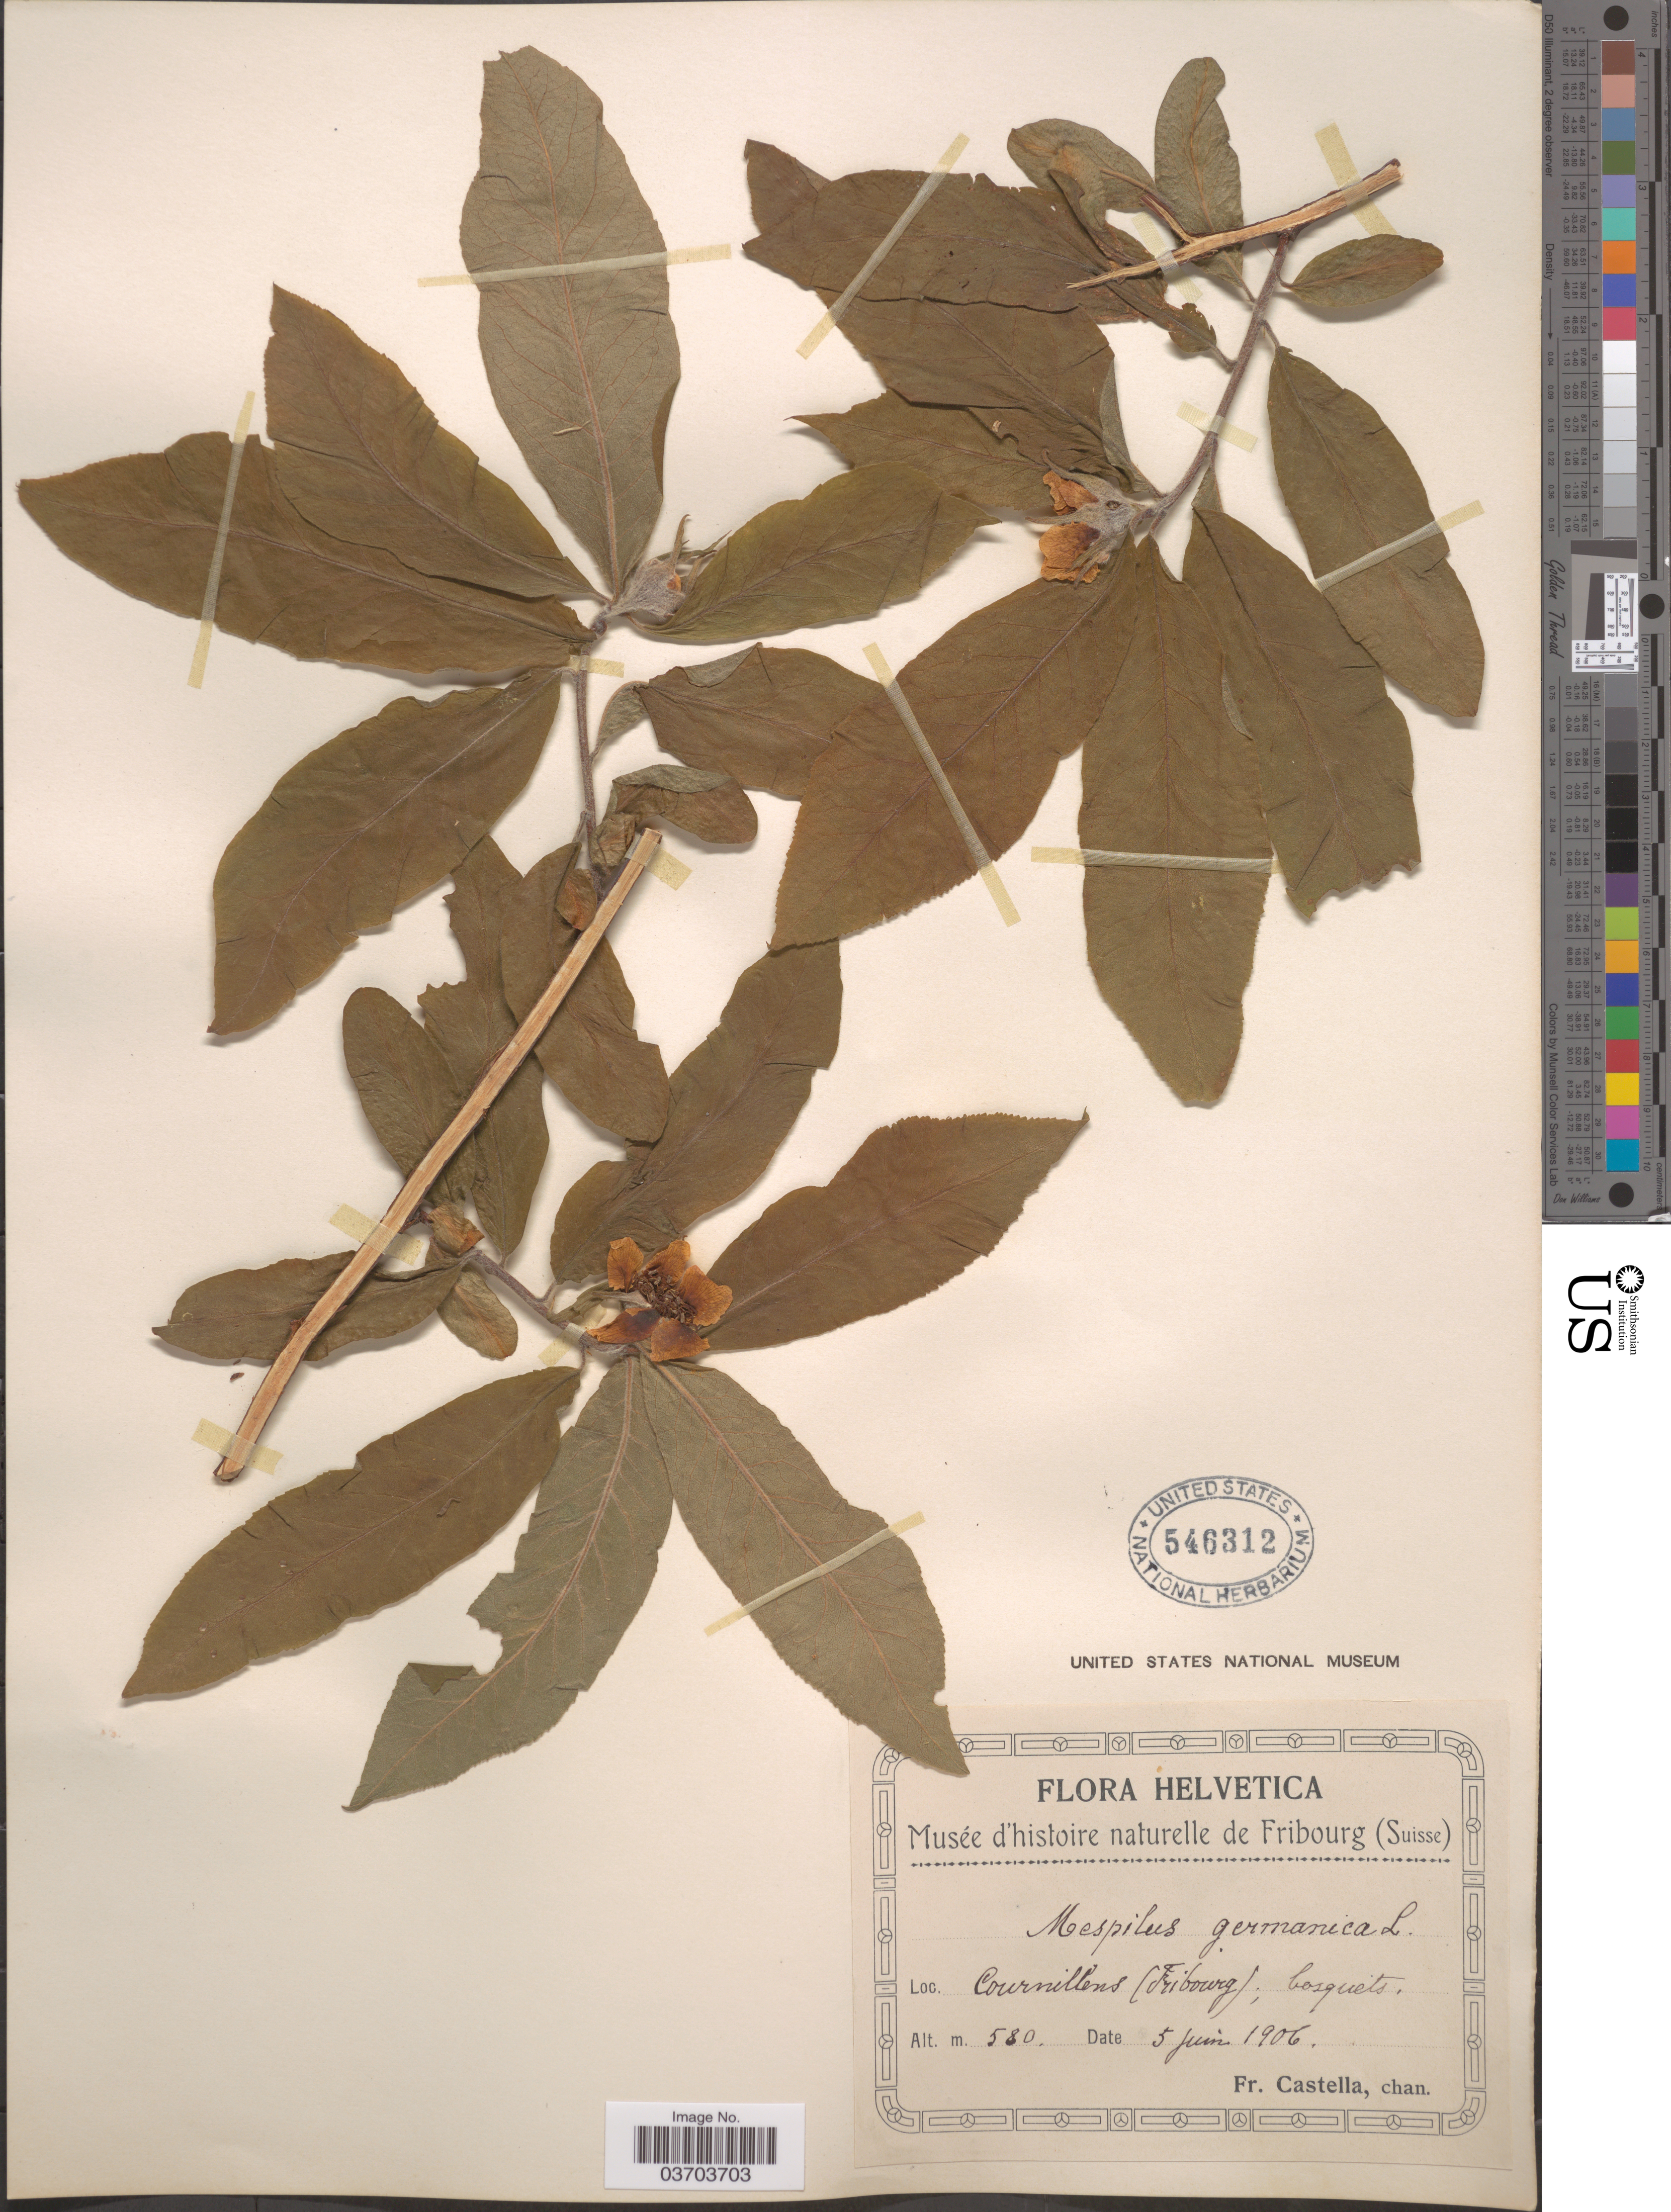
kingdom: Plantae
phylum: Tracheophyta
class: Magnoliopsida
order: Rosales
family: Rosaceae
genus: Crataegus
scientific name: Crataegus germanica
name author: (L.) Kuntze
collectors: Fr. Castella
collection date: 1906-06-05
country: Switzerland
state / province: Fribourg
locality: Helvetica. Cournillens.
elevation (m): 580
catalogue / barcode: US 546312